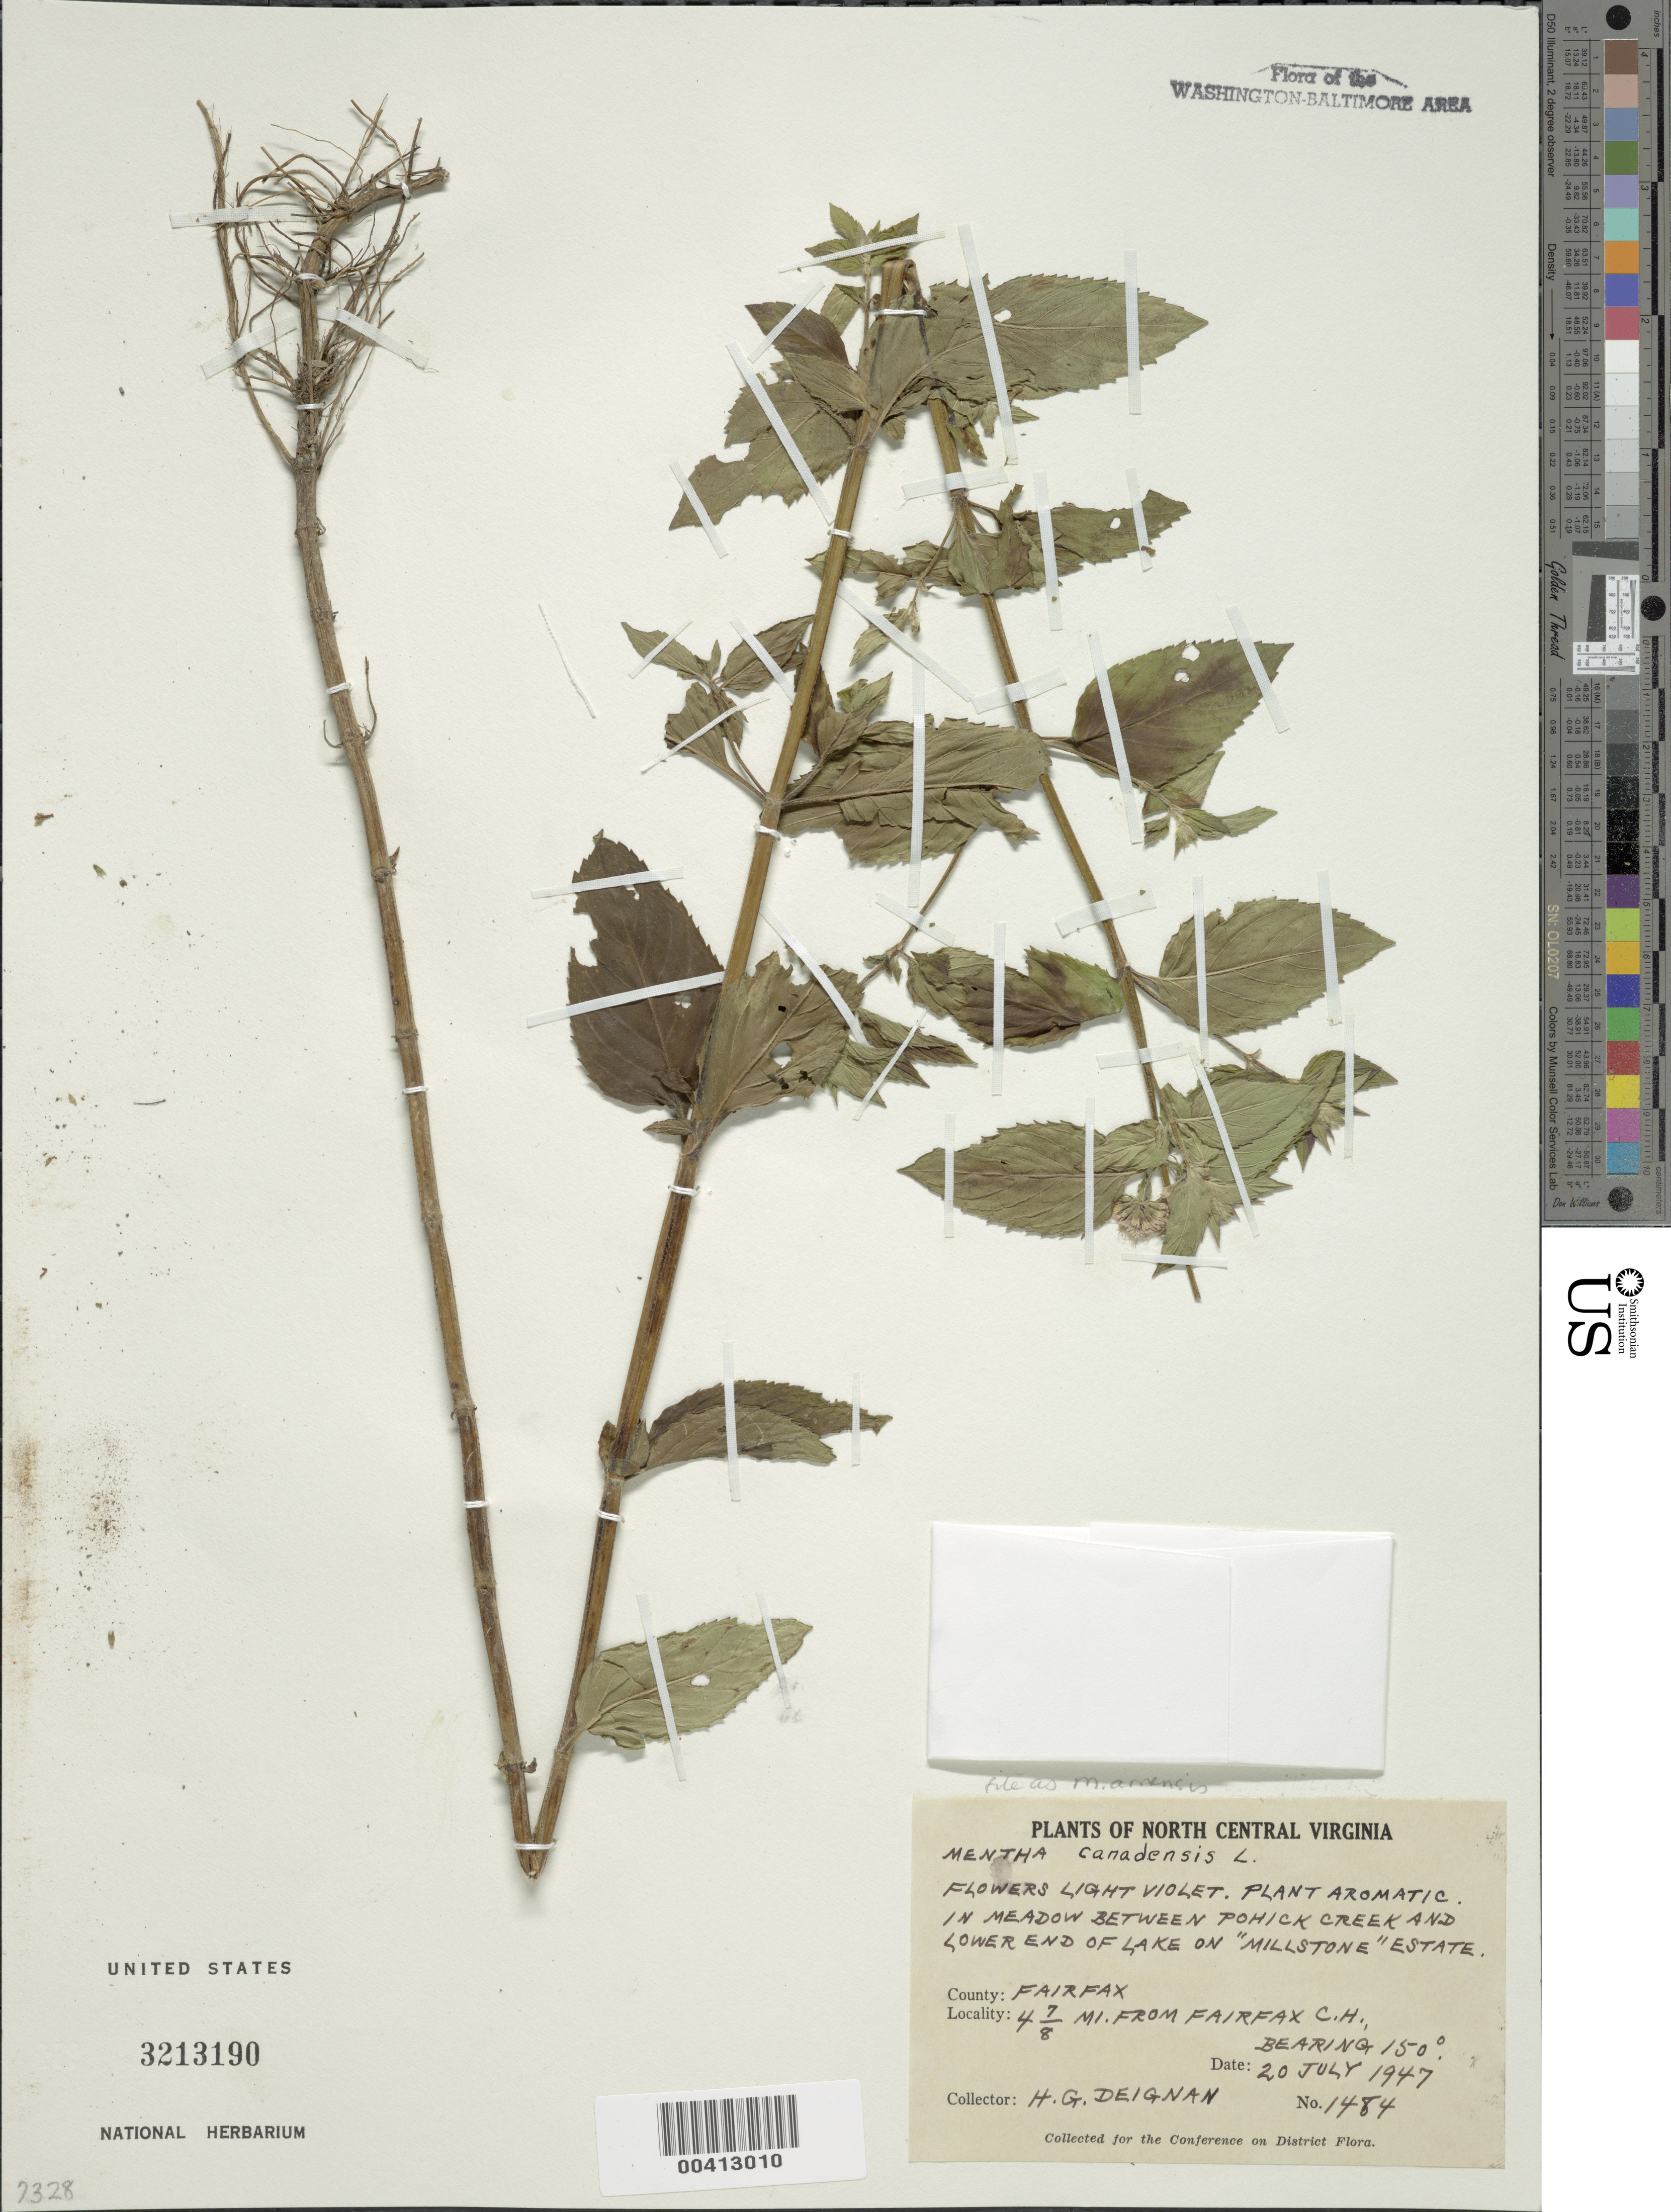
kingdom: Plantae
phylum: Tracheophyta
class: Magnoliopsida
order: Lamiales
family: Lamiaceae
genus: Mentha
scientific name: Mentha arvensis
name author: L.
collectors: H. Deignan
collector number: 1484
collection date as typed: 20 Jul 1947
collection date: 1947-07-20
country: United States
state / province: Virginia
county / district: Fairfax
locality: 4 7/8 mi. from Fairfax County Courthouse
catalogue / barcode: US 3213190